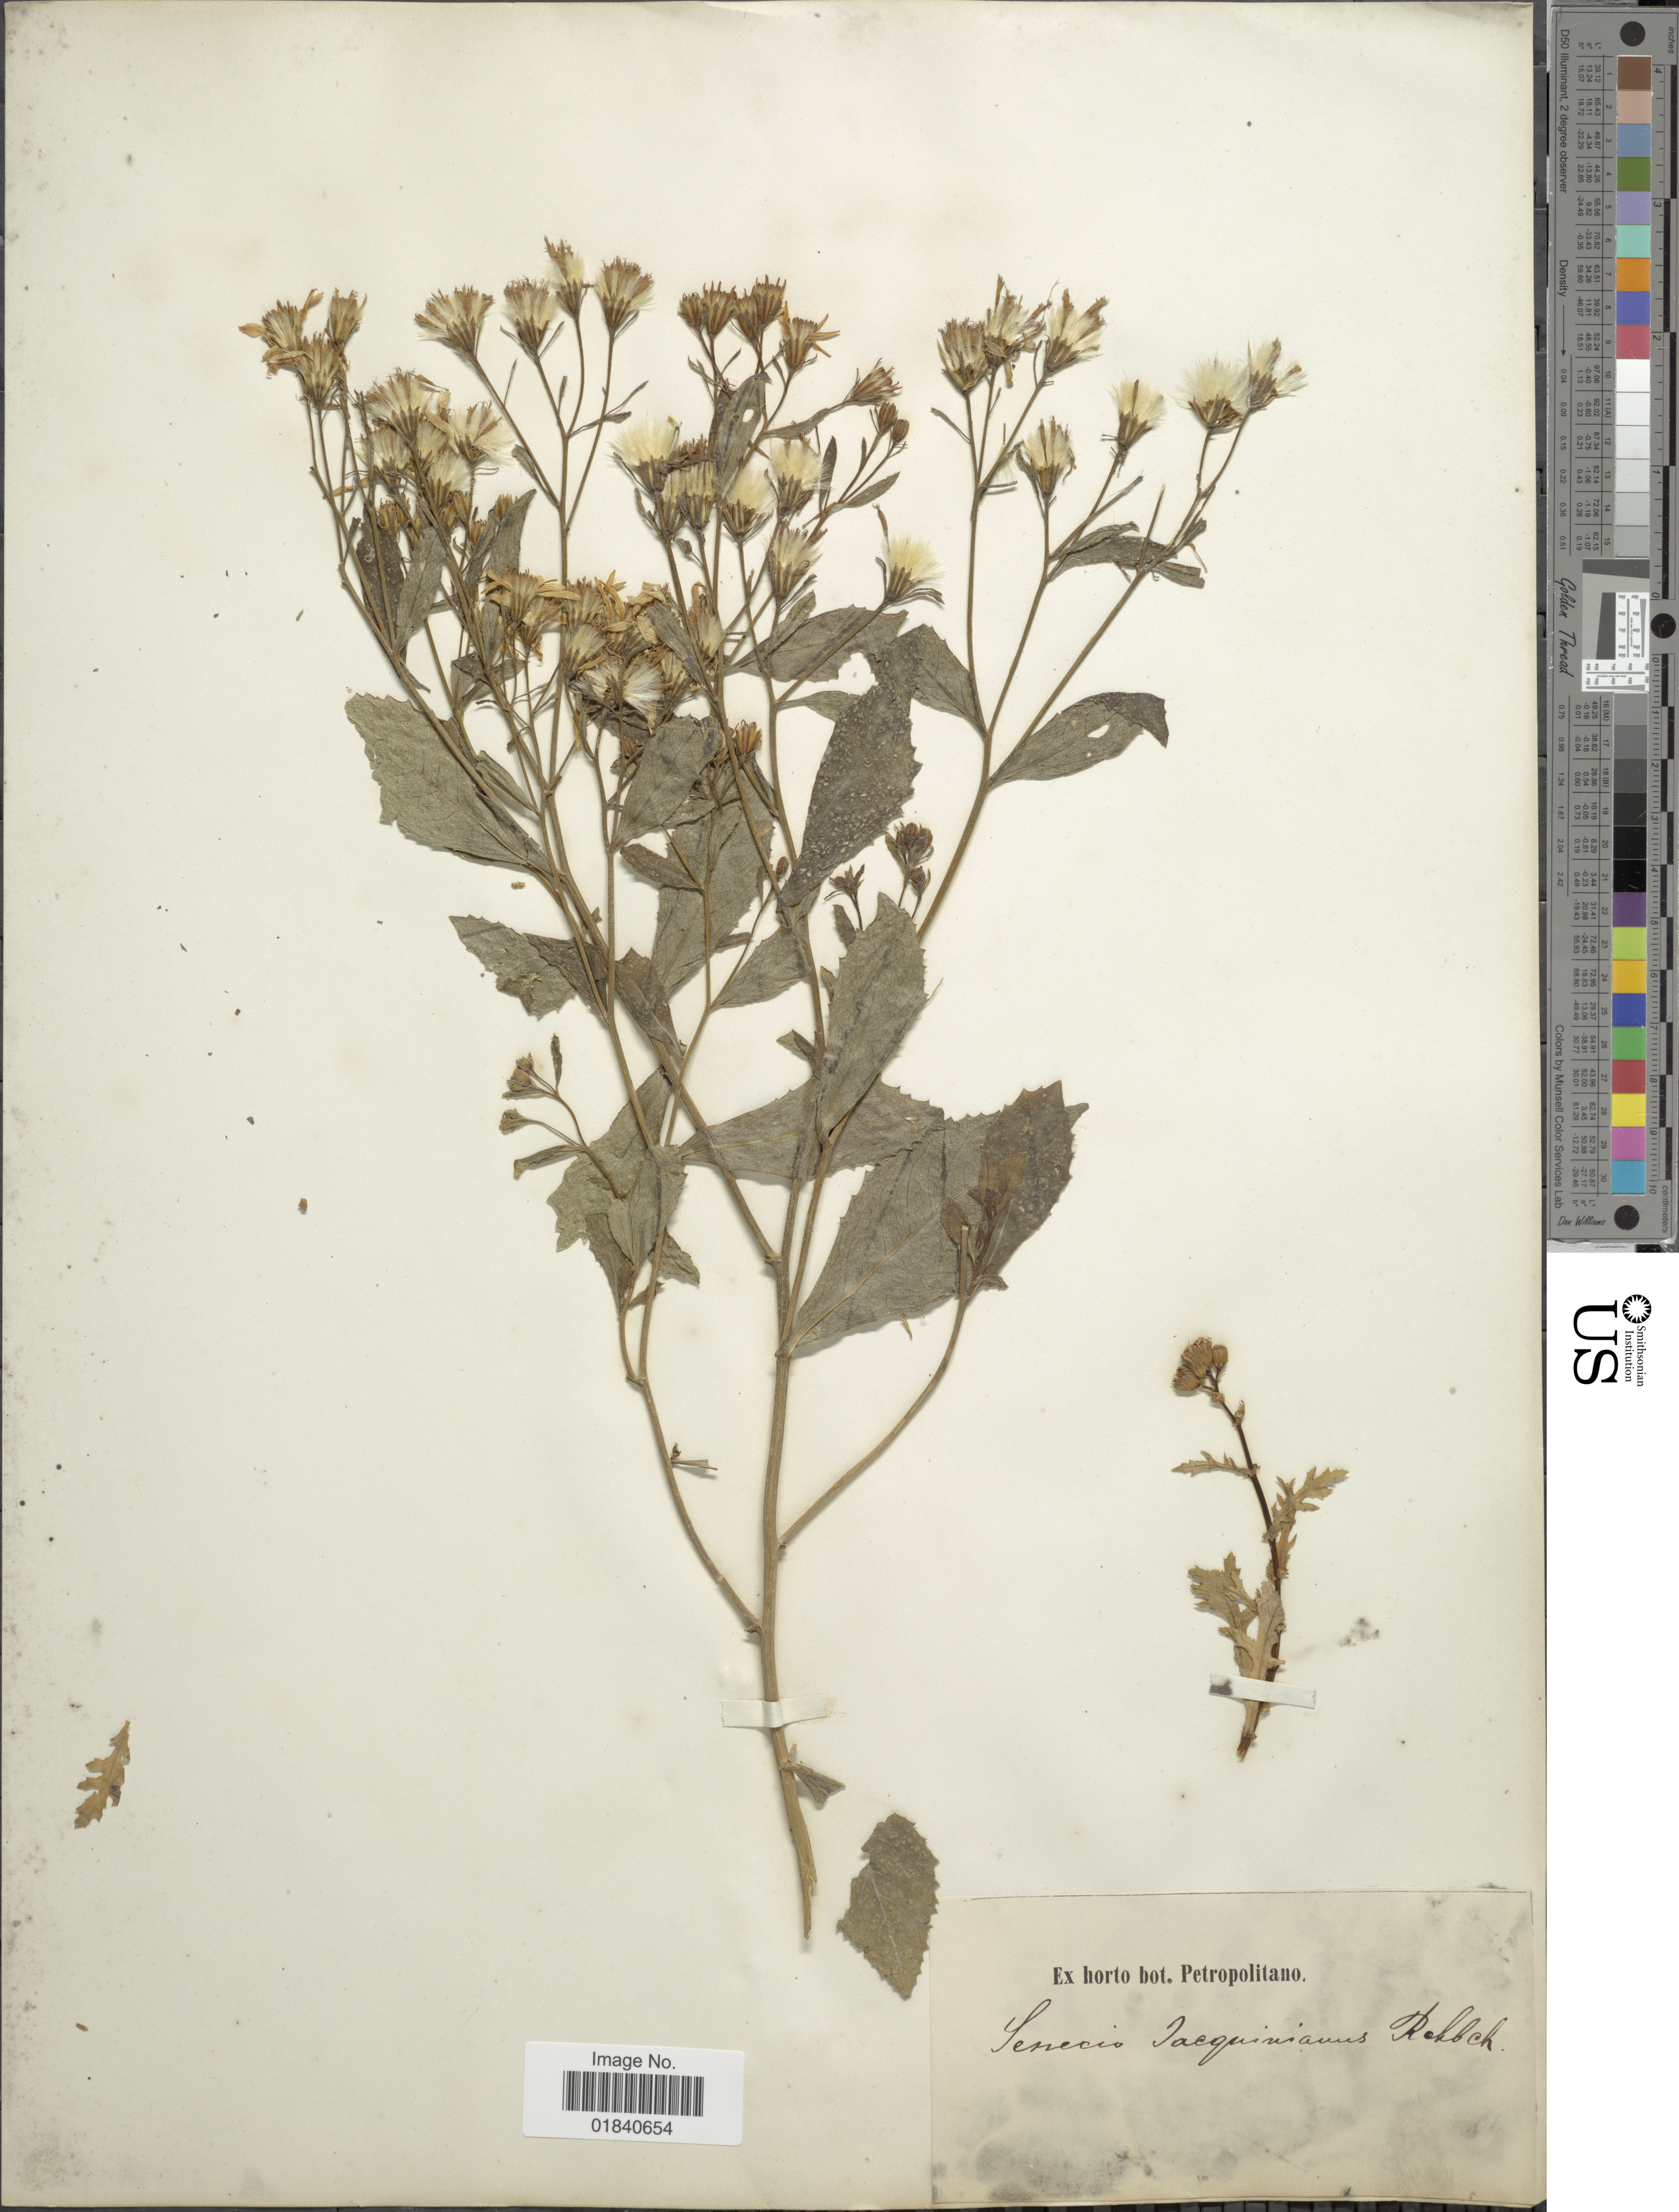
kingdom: Plantae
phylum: Tracheophyta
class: Magnoliopsida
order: Asterales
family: Asteraceae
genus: Senecio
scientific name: Senecio nemorensis subsp. jacquinianus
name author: (Rchb.) Čelak.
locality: Ex horto bot. Petropolitano